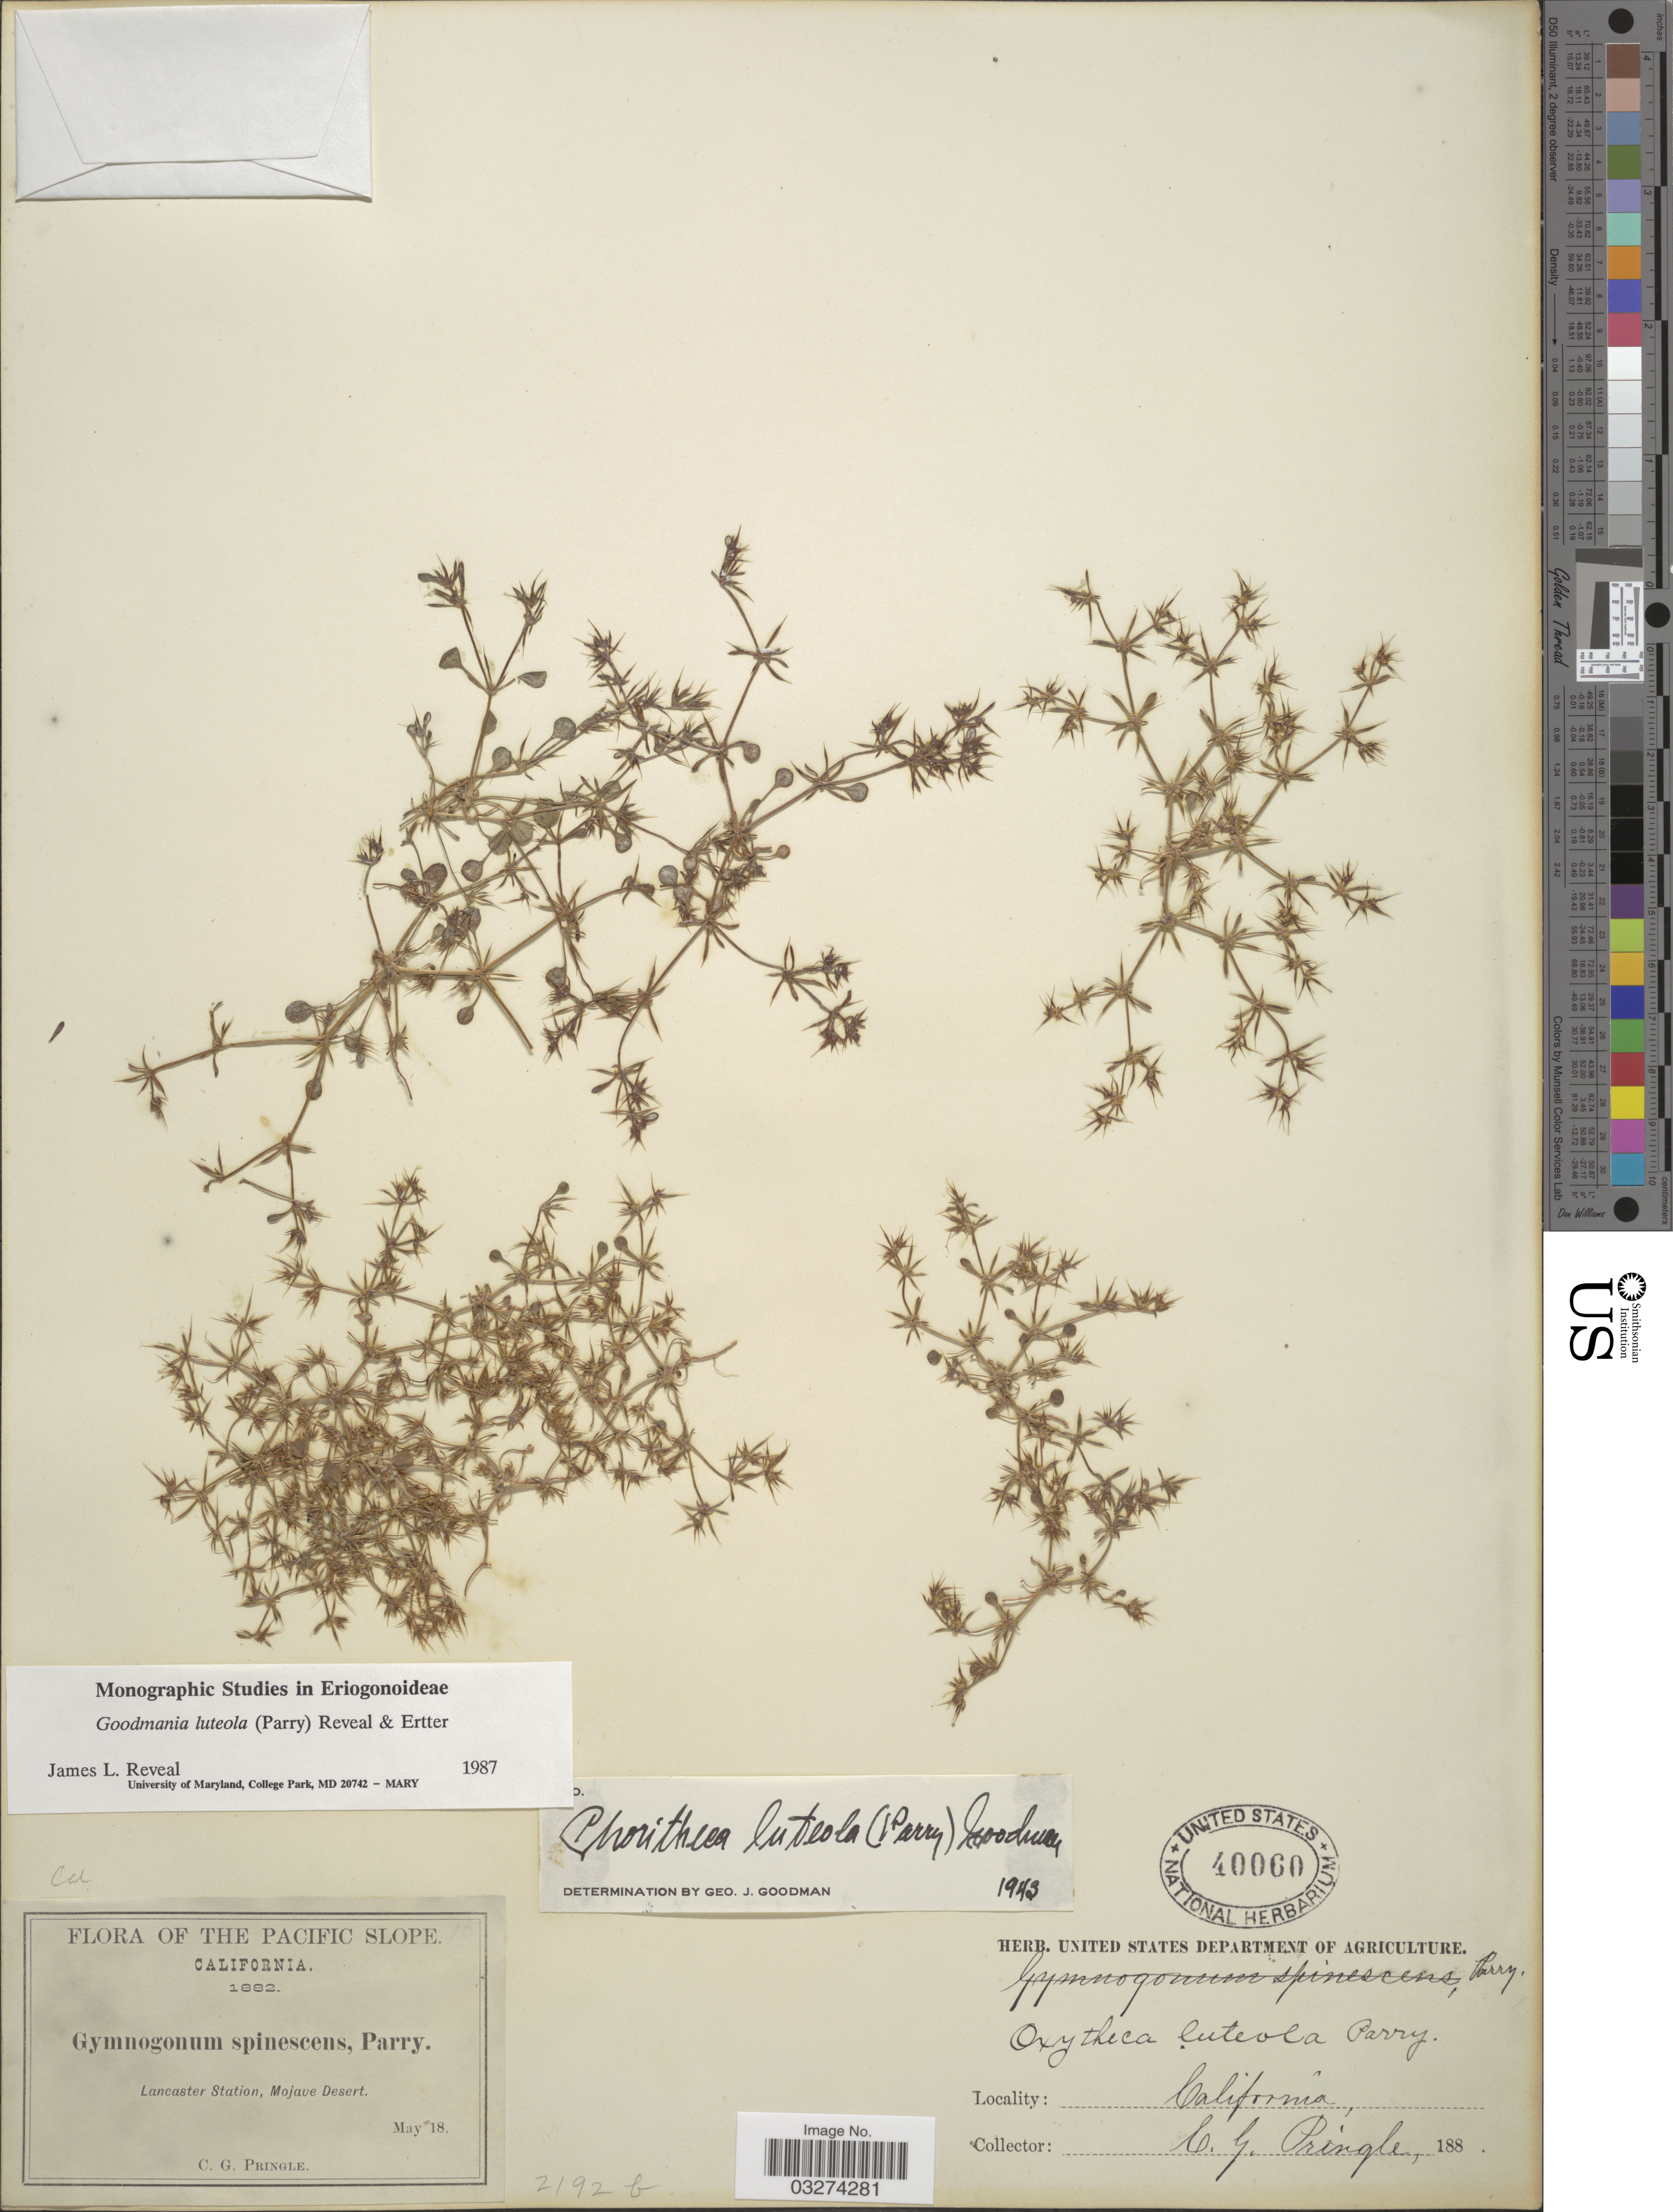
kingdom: Plantae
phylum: Tracheophyta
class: Magnoliopsida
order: Caryophyllales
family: Polygonaceae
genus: Goodmania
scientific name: Goodmania luteola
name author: (Parry) Reveal & Ertter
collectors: C. G. Pringle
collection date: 1882-05-18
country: United States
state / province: California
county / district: Los Angeles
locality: The Pacific Slope. Lancaster Station, Mojave Desert.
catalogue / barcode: US 40060